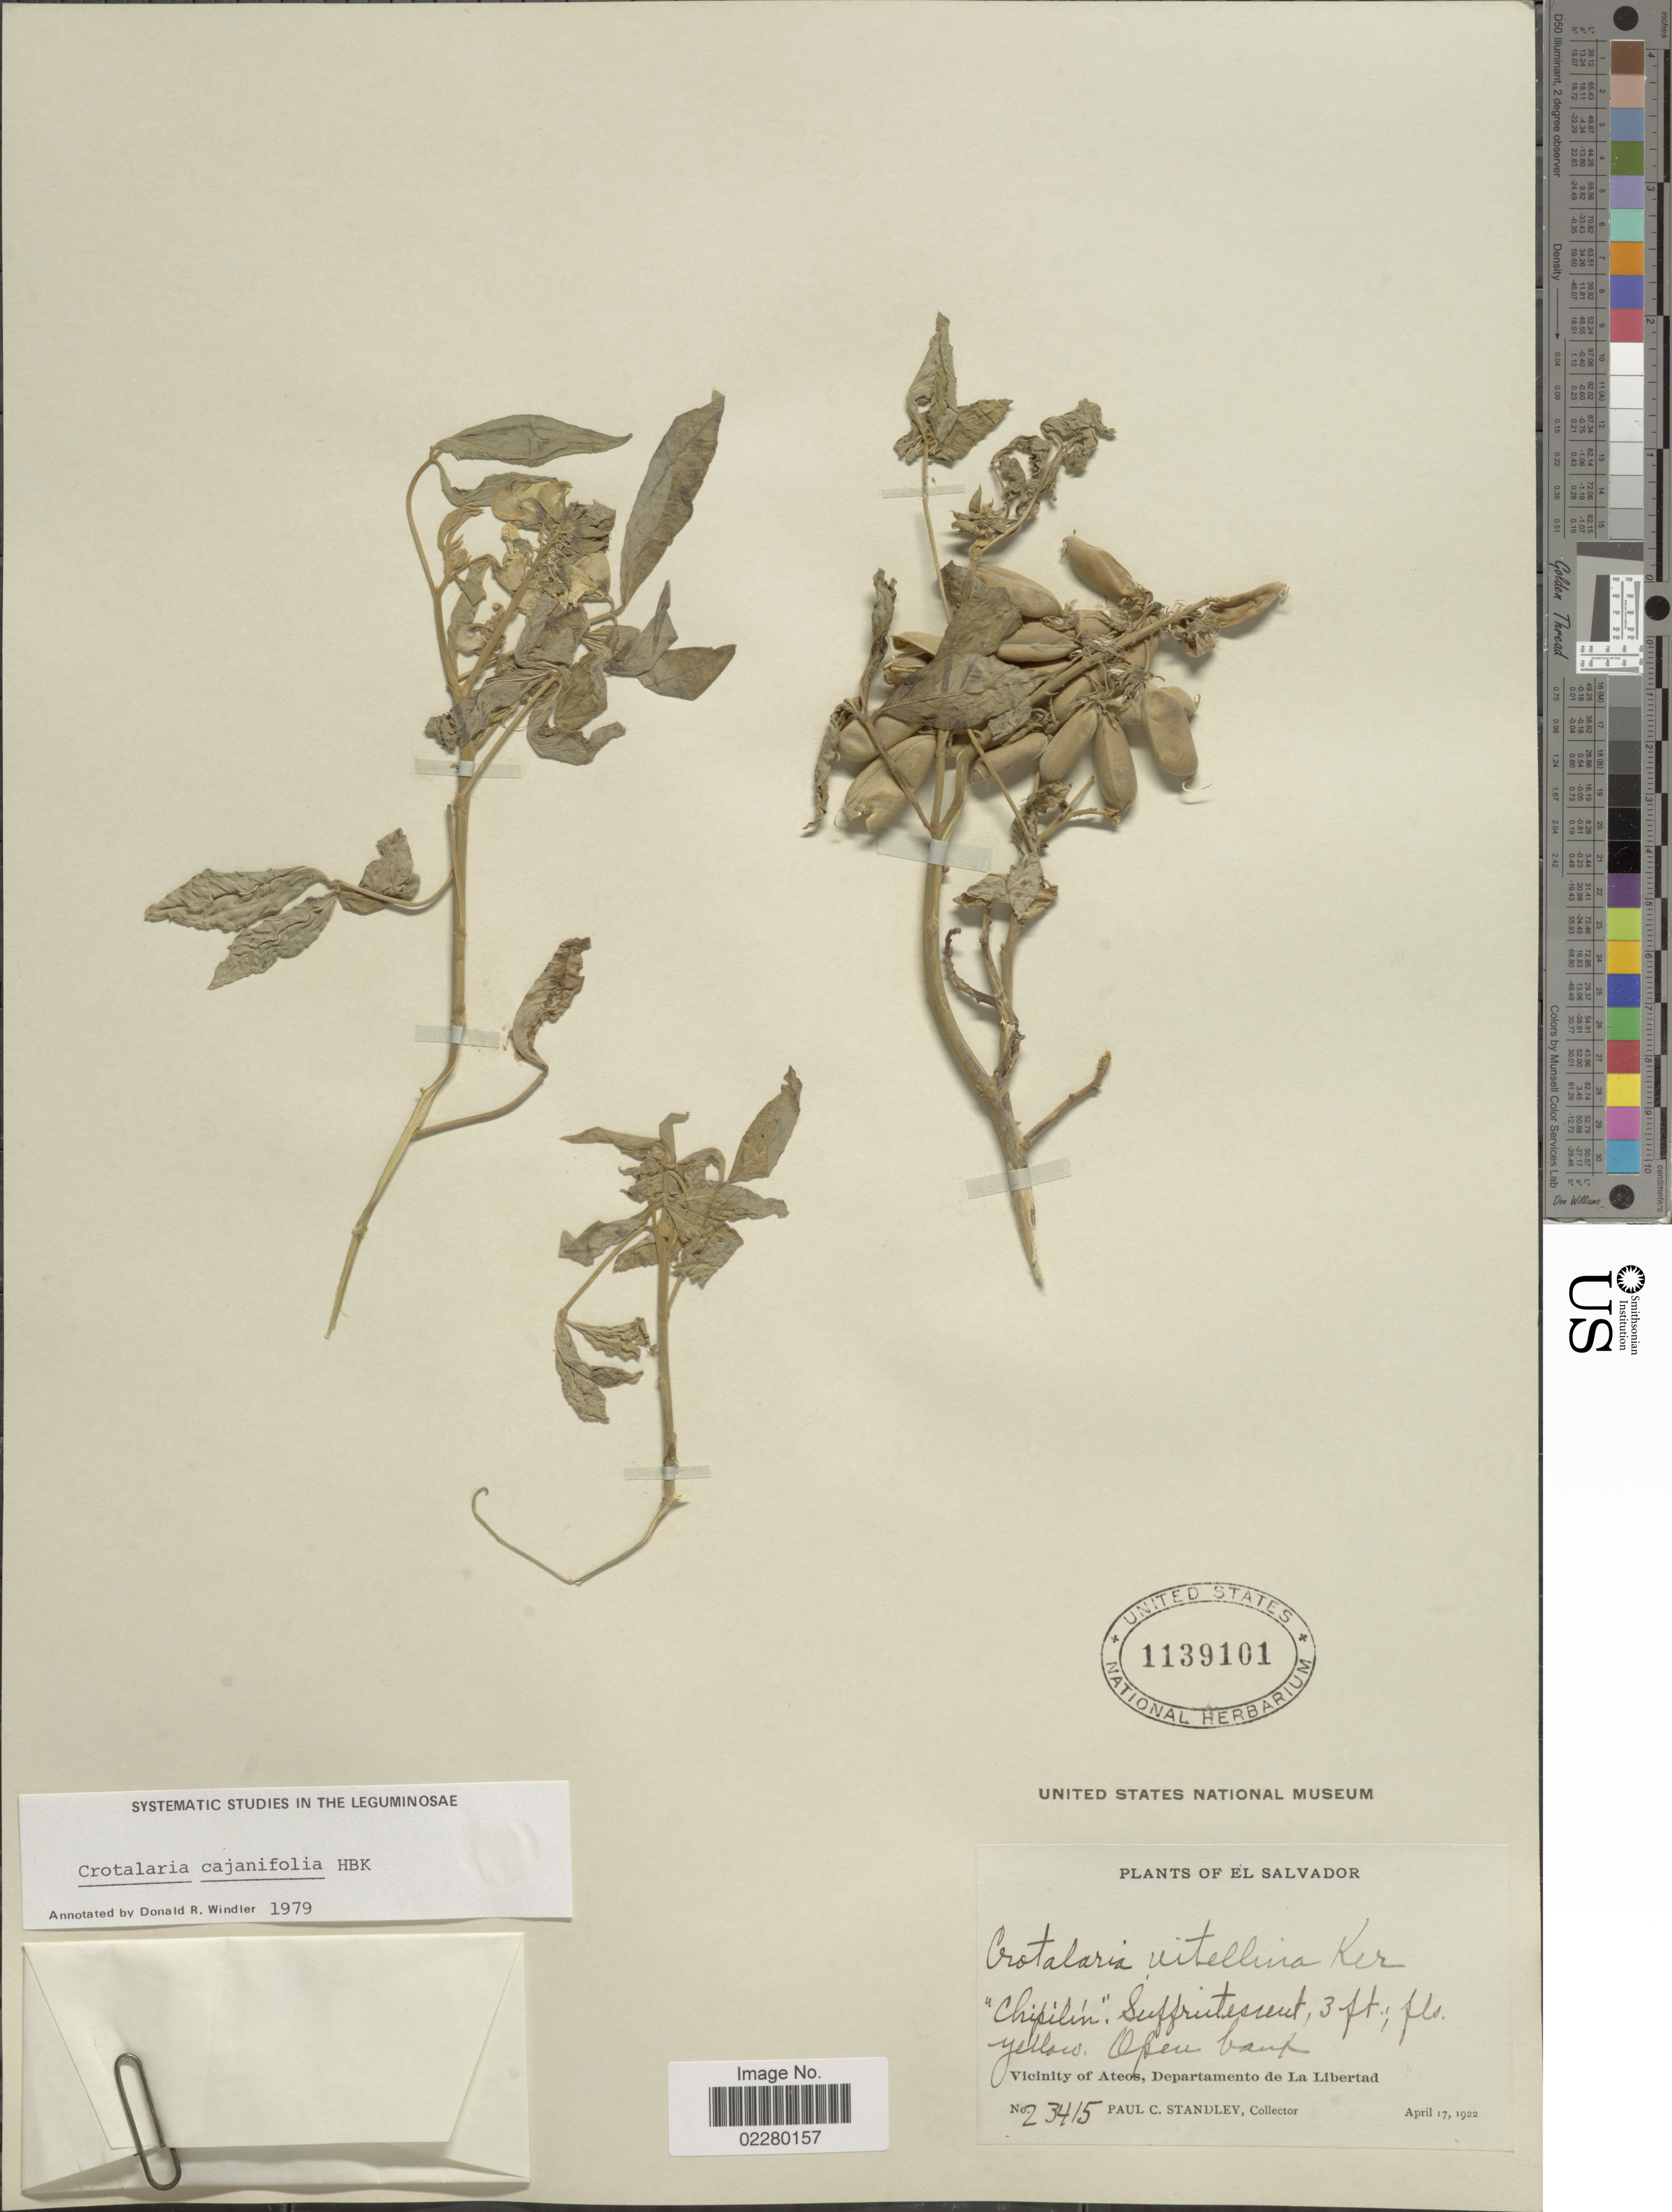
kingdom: Plantae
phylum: Tracheophyta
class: Magnoliopsida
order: Fabales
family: Fabaceae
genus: Crotalaria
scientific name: Crotalaria cajanifolia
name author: Kunth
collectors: P. C. Standley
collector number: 23415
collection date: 1922-04-17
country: El Salvador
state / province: La Libertad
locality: Vicinity of Ateos, Departamento de La Libertad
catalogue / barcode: US 1139101